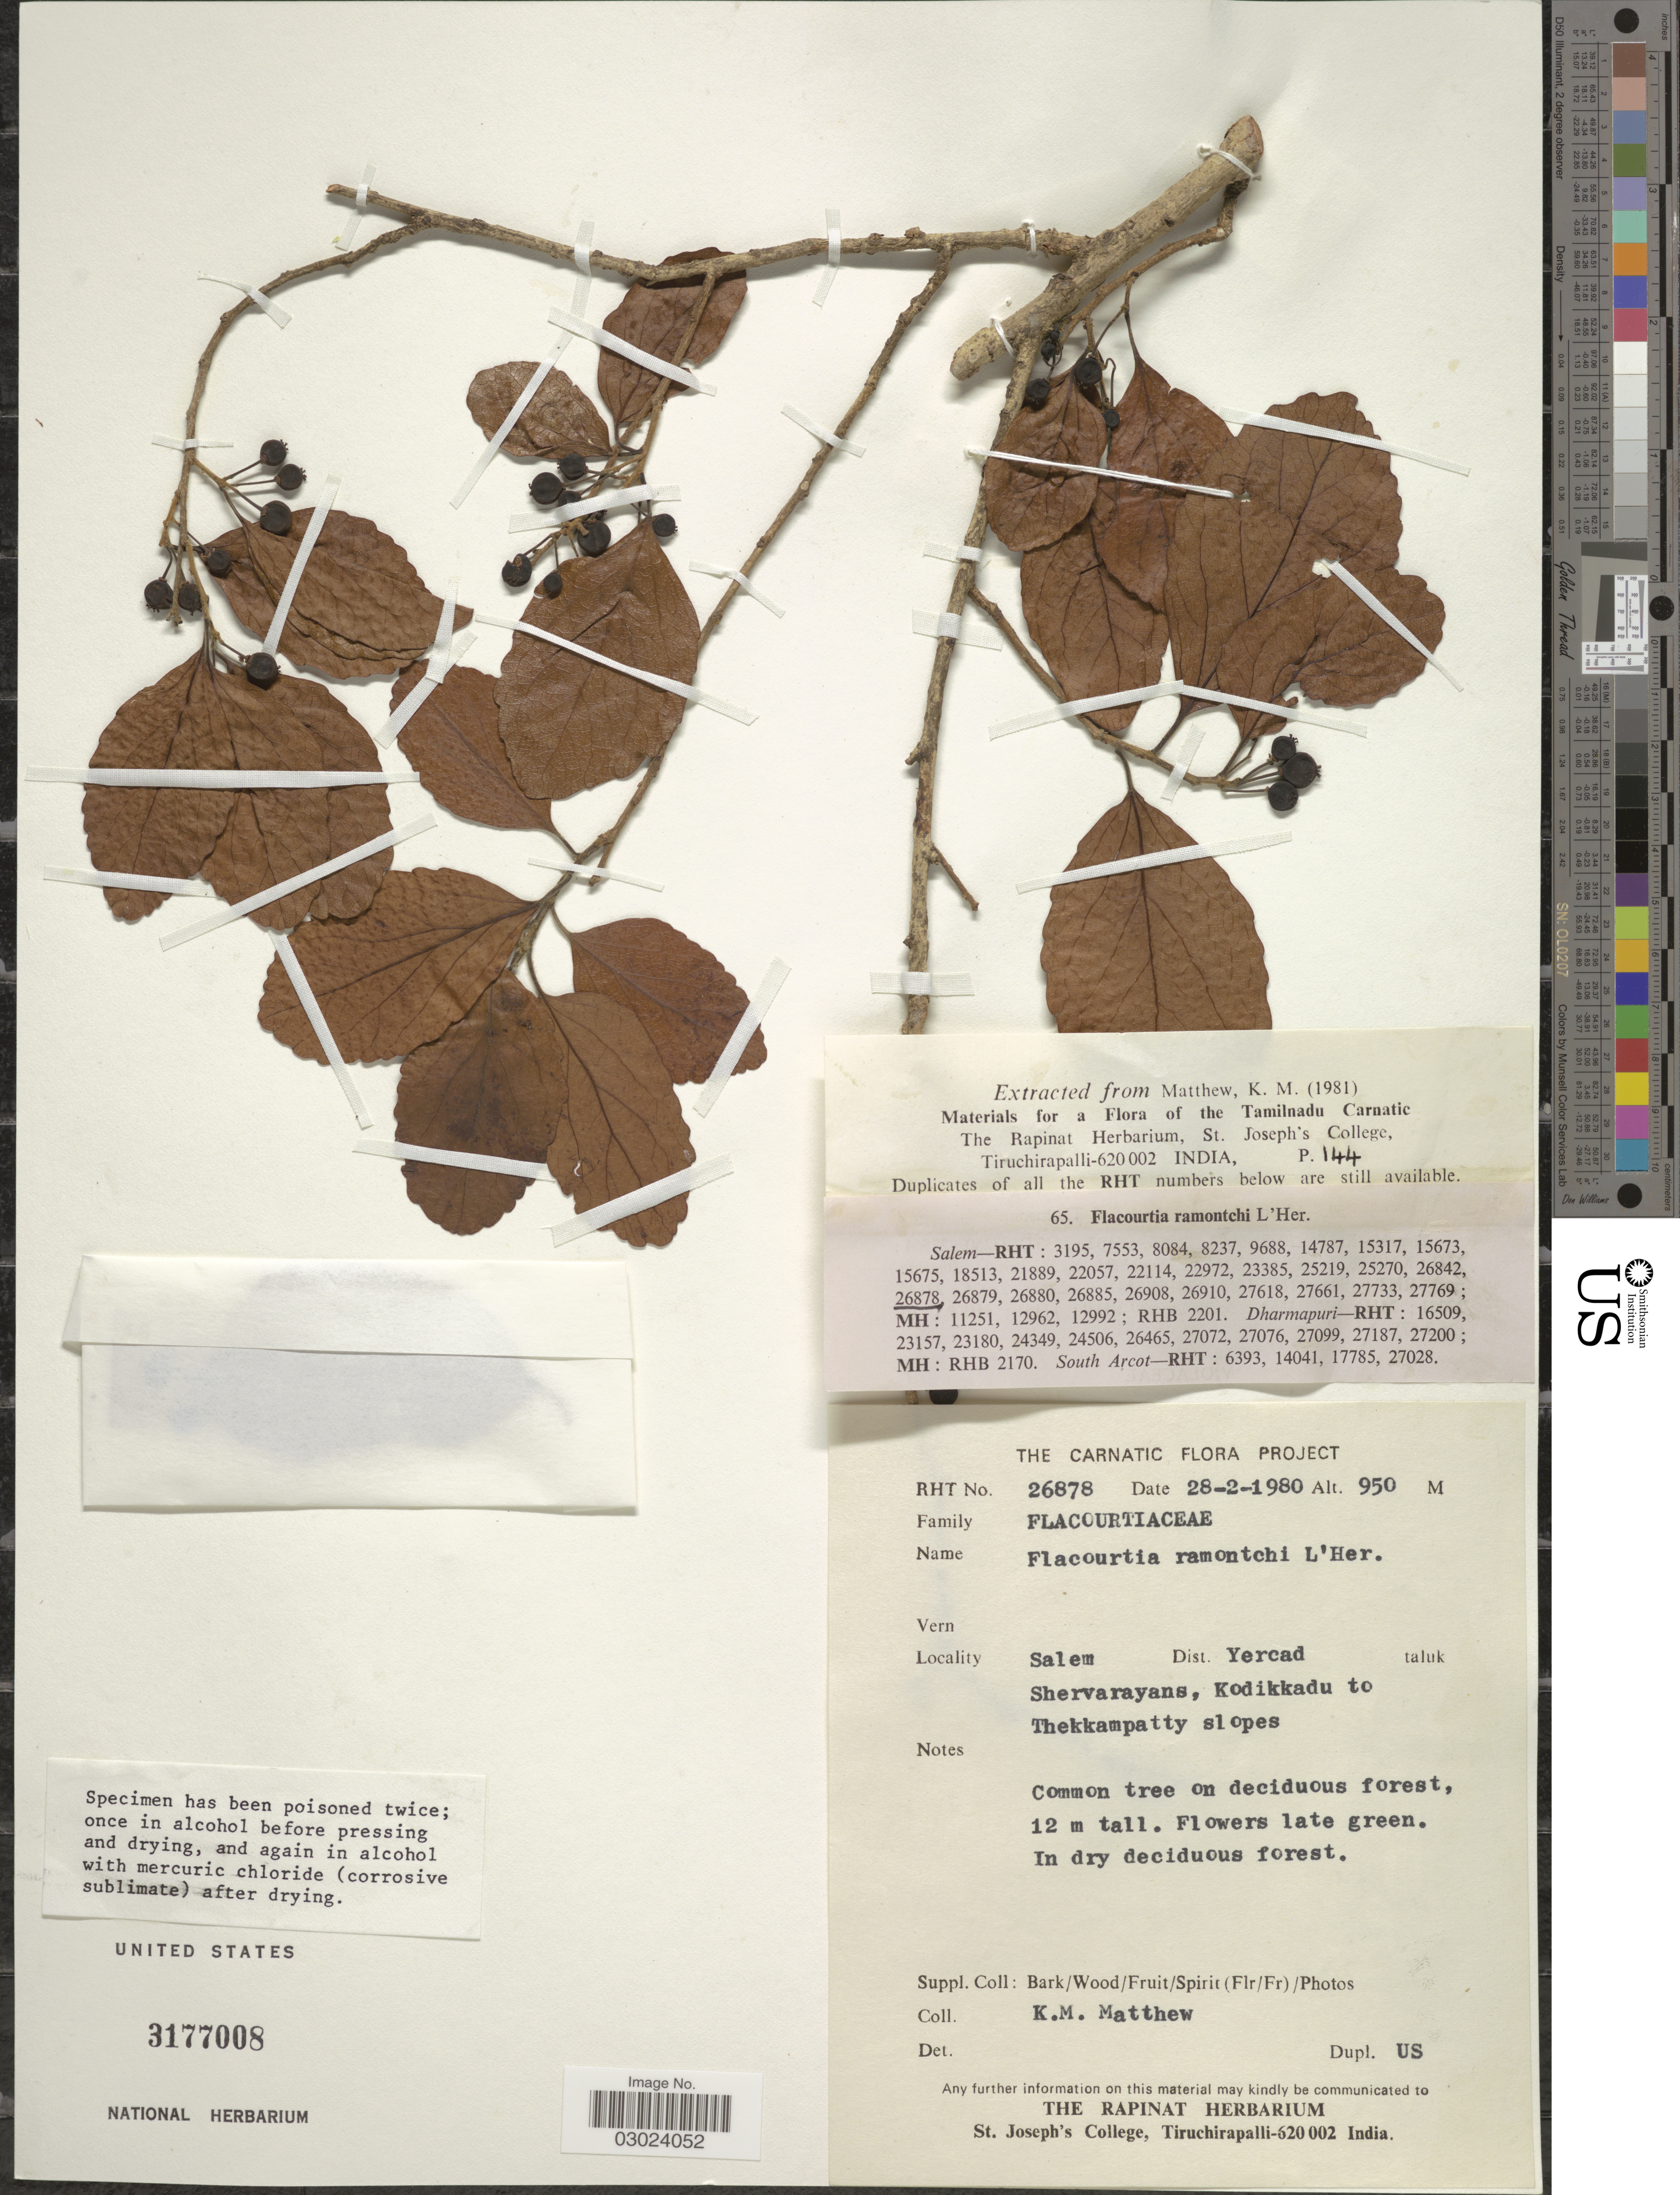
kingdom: Plantae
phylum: Tracheophyta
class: Magnoliopsida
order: Malpighiales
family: Salicaceae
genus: Flacourtia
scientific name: Flacourtia ramontchi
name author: L'Hér.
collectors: K. M. Matthew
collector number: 26878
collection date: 1980-02-28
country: India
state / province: Tamil Nadu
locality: Carnatic. Salem. Dist. Yercad taluk. Shervarayans, Kodikkadu to Thekkampatty slopes.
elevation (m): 950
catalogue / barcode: US 3177008